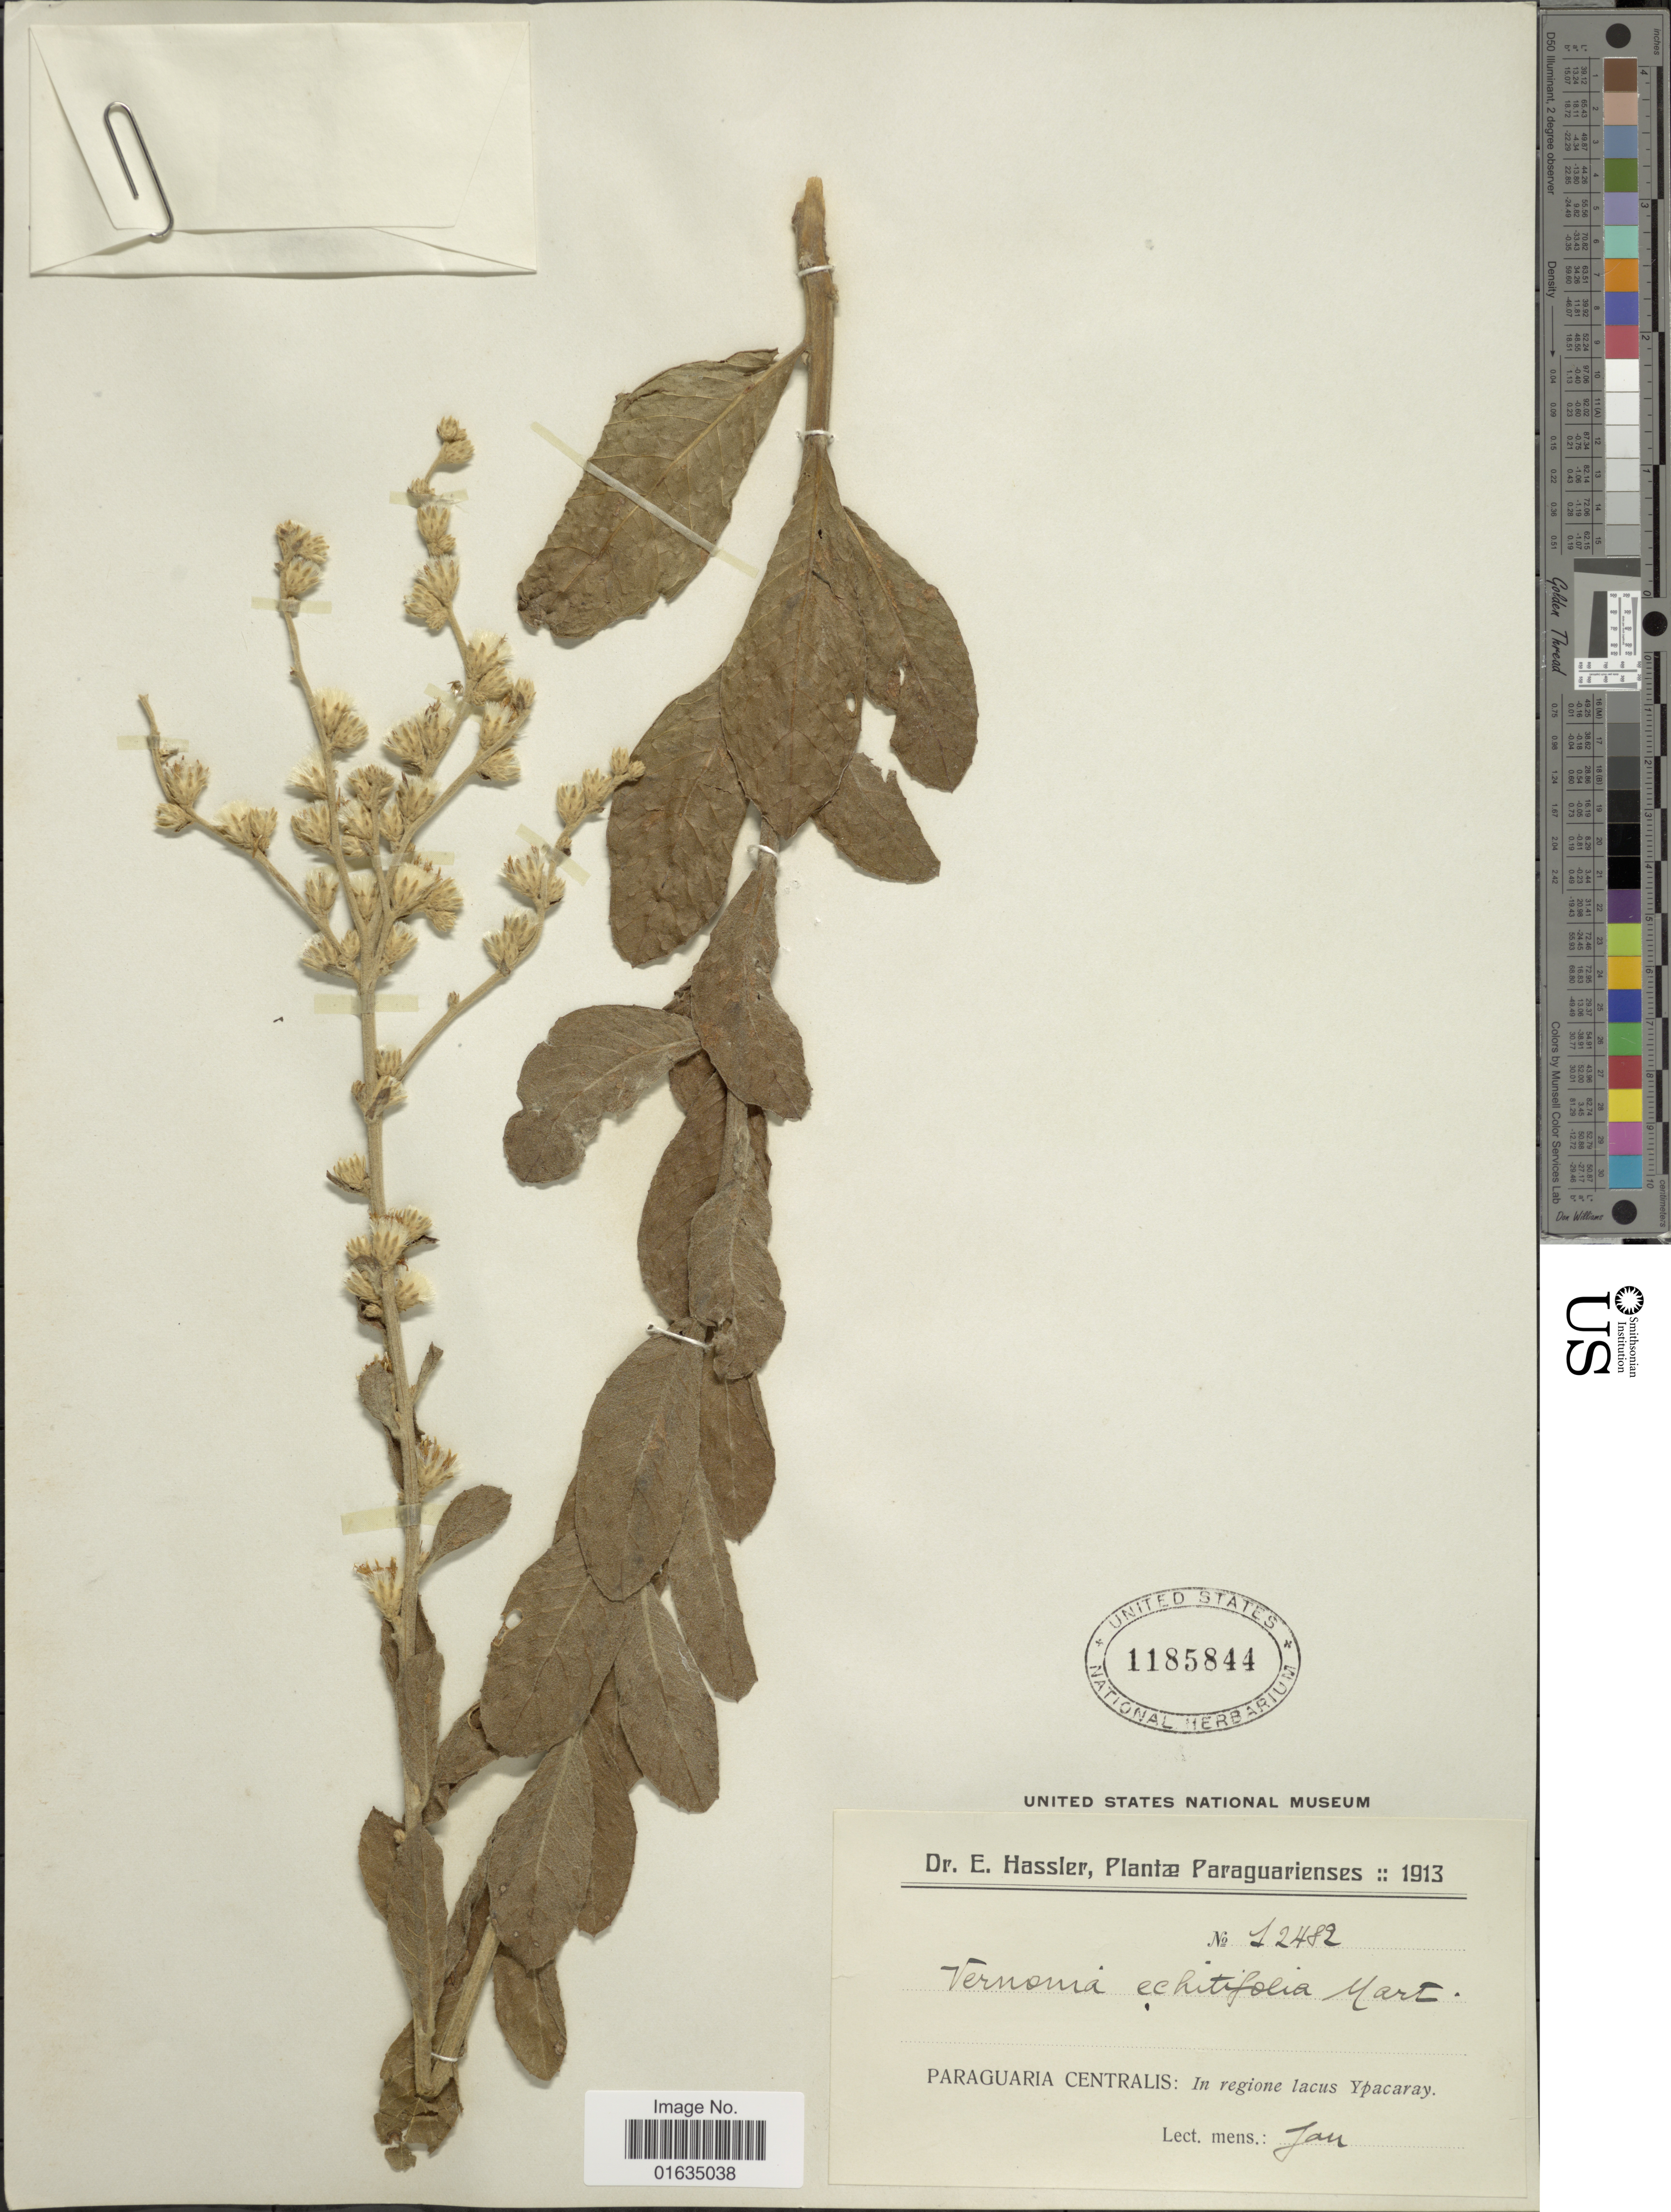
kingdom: Plantae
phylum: Tracheophyta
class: Magnoliopsida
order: Asterales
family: Asteraceae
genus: Acilepidopsis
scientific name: Acilepidopsis echitifolia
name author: (Mart. ex DC.) H. Rob.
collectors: E. Hassler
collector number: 12482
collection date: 1913-01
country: Paraguay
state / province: Paraguari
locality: Paraguarienses, Paraguaria Centralis, Ypacaray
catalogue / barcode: US 1185844